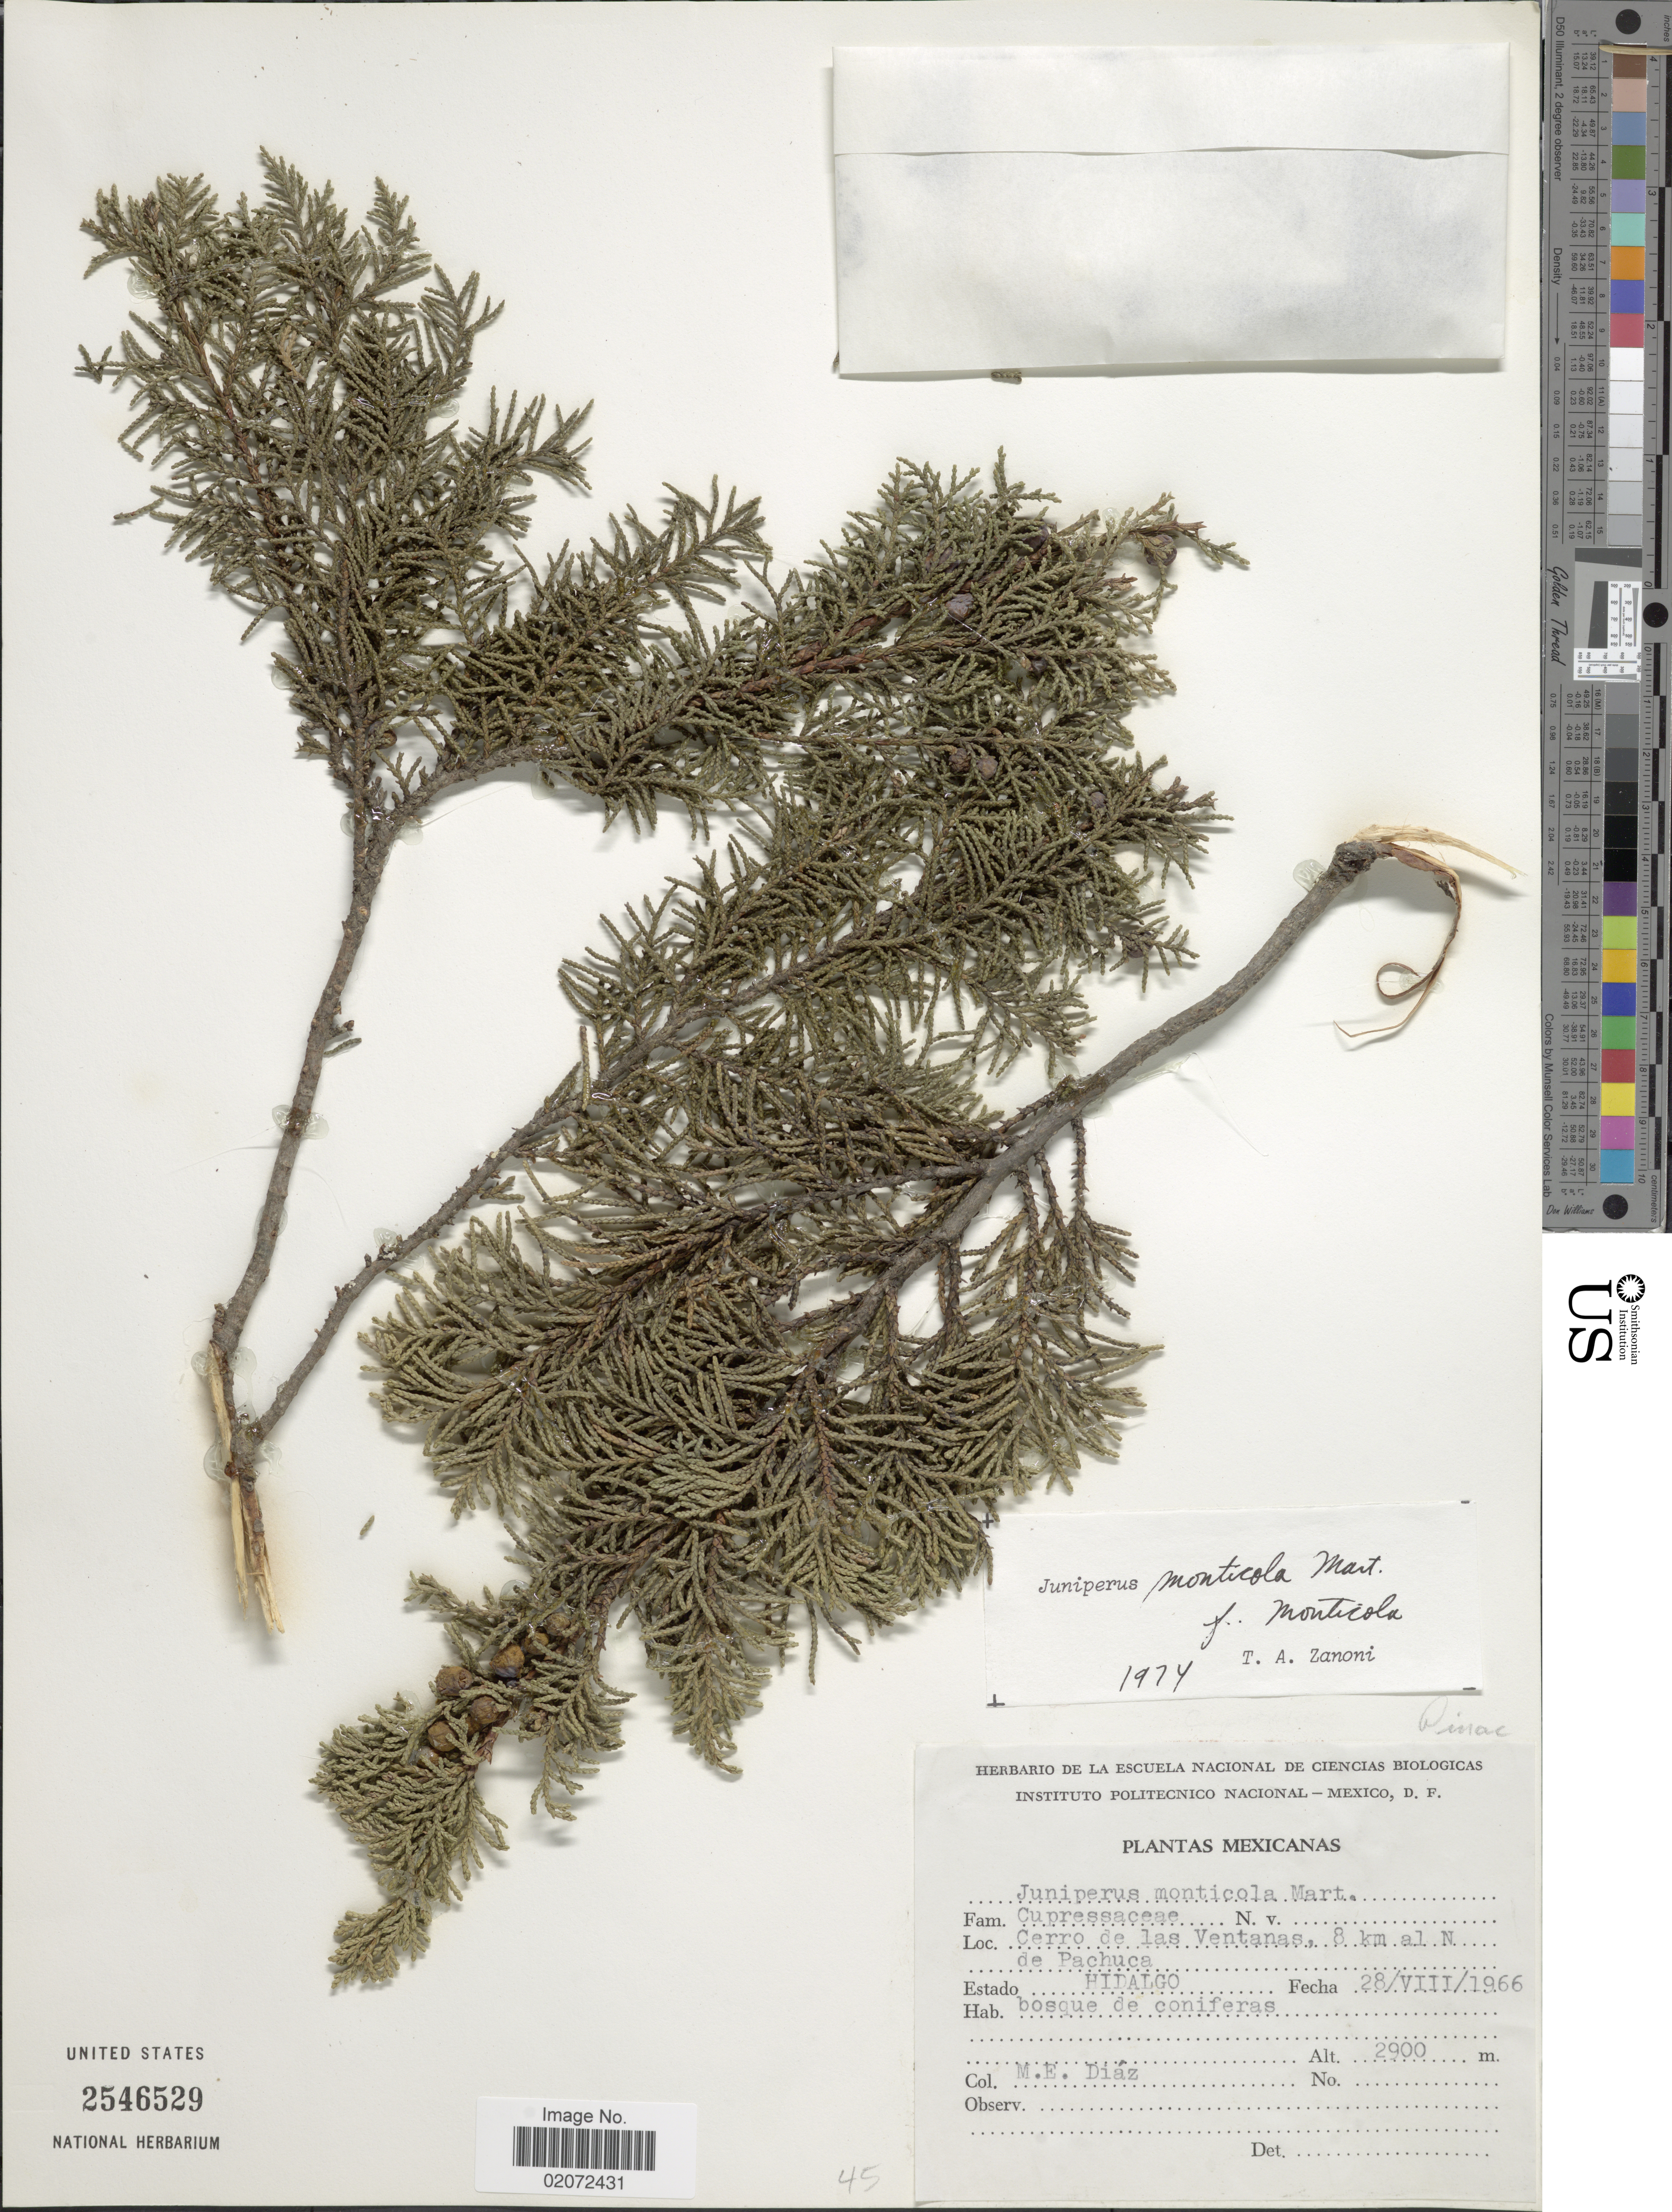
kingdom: Plantae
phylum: Tracheophyta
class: Pinopsida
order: Pinales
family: Cupressaceae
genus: Juniperus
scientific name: Juniperus monticola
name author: Martínez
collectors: M. Diaz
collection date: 1966-08-28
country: Mexico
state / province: Hidalgo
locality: Cerro de las Ventanas, 8 km al N de Pachuca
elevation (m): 2900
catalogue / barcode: US 2546529